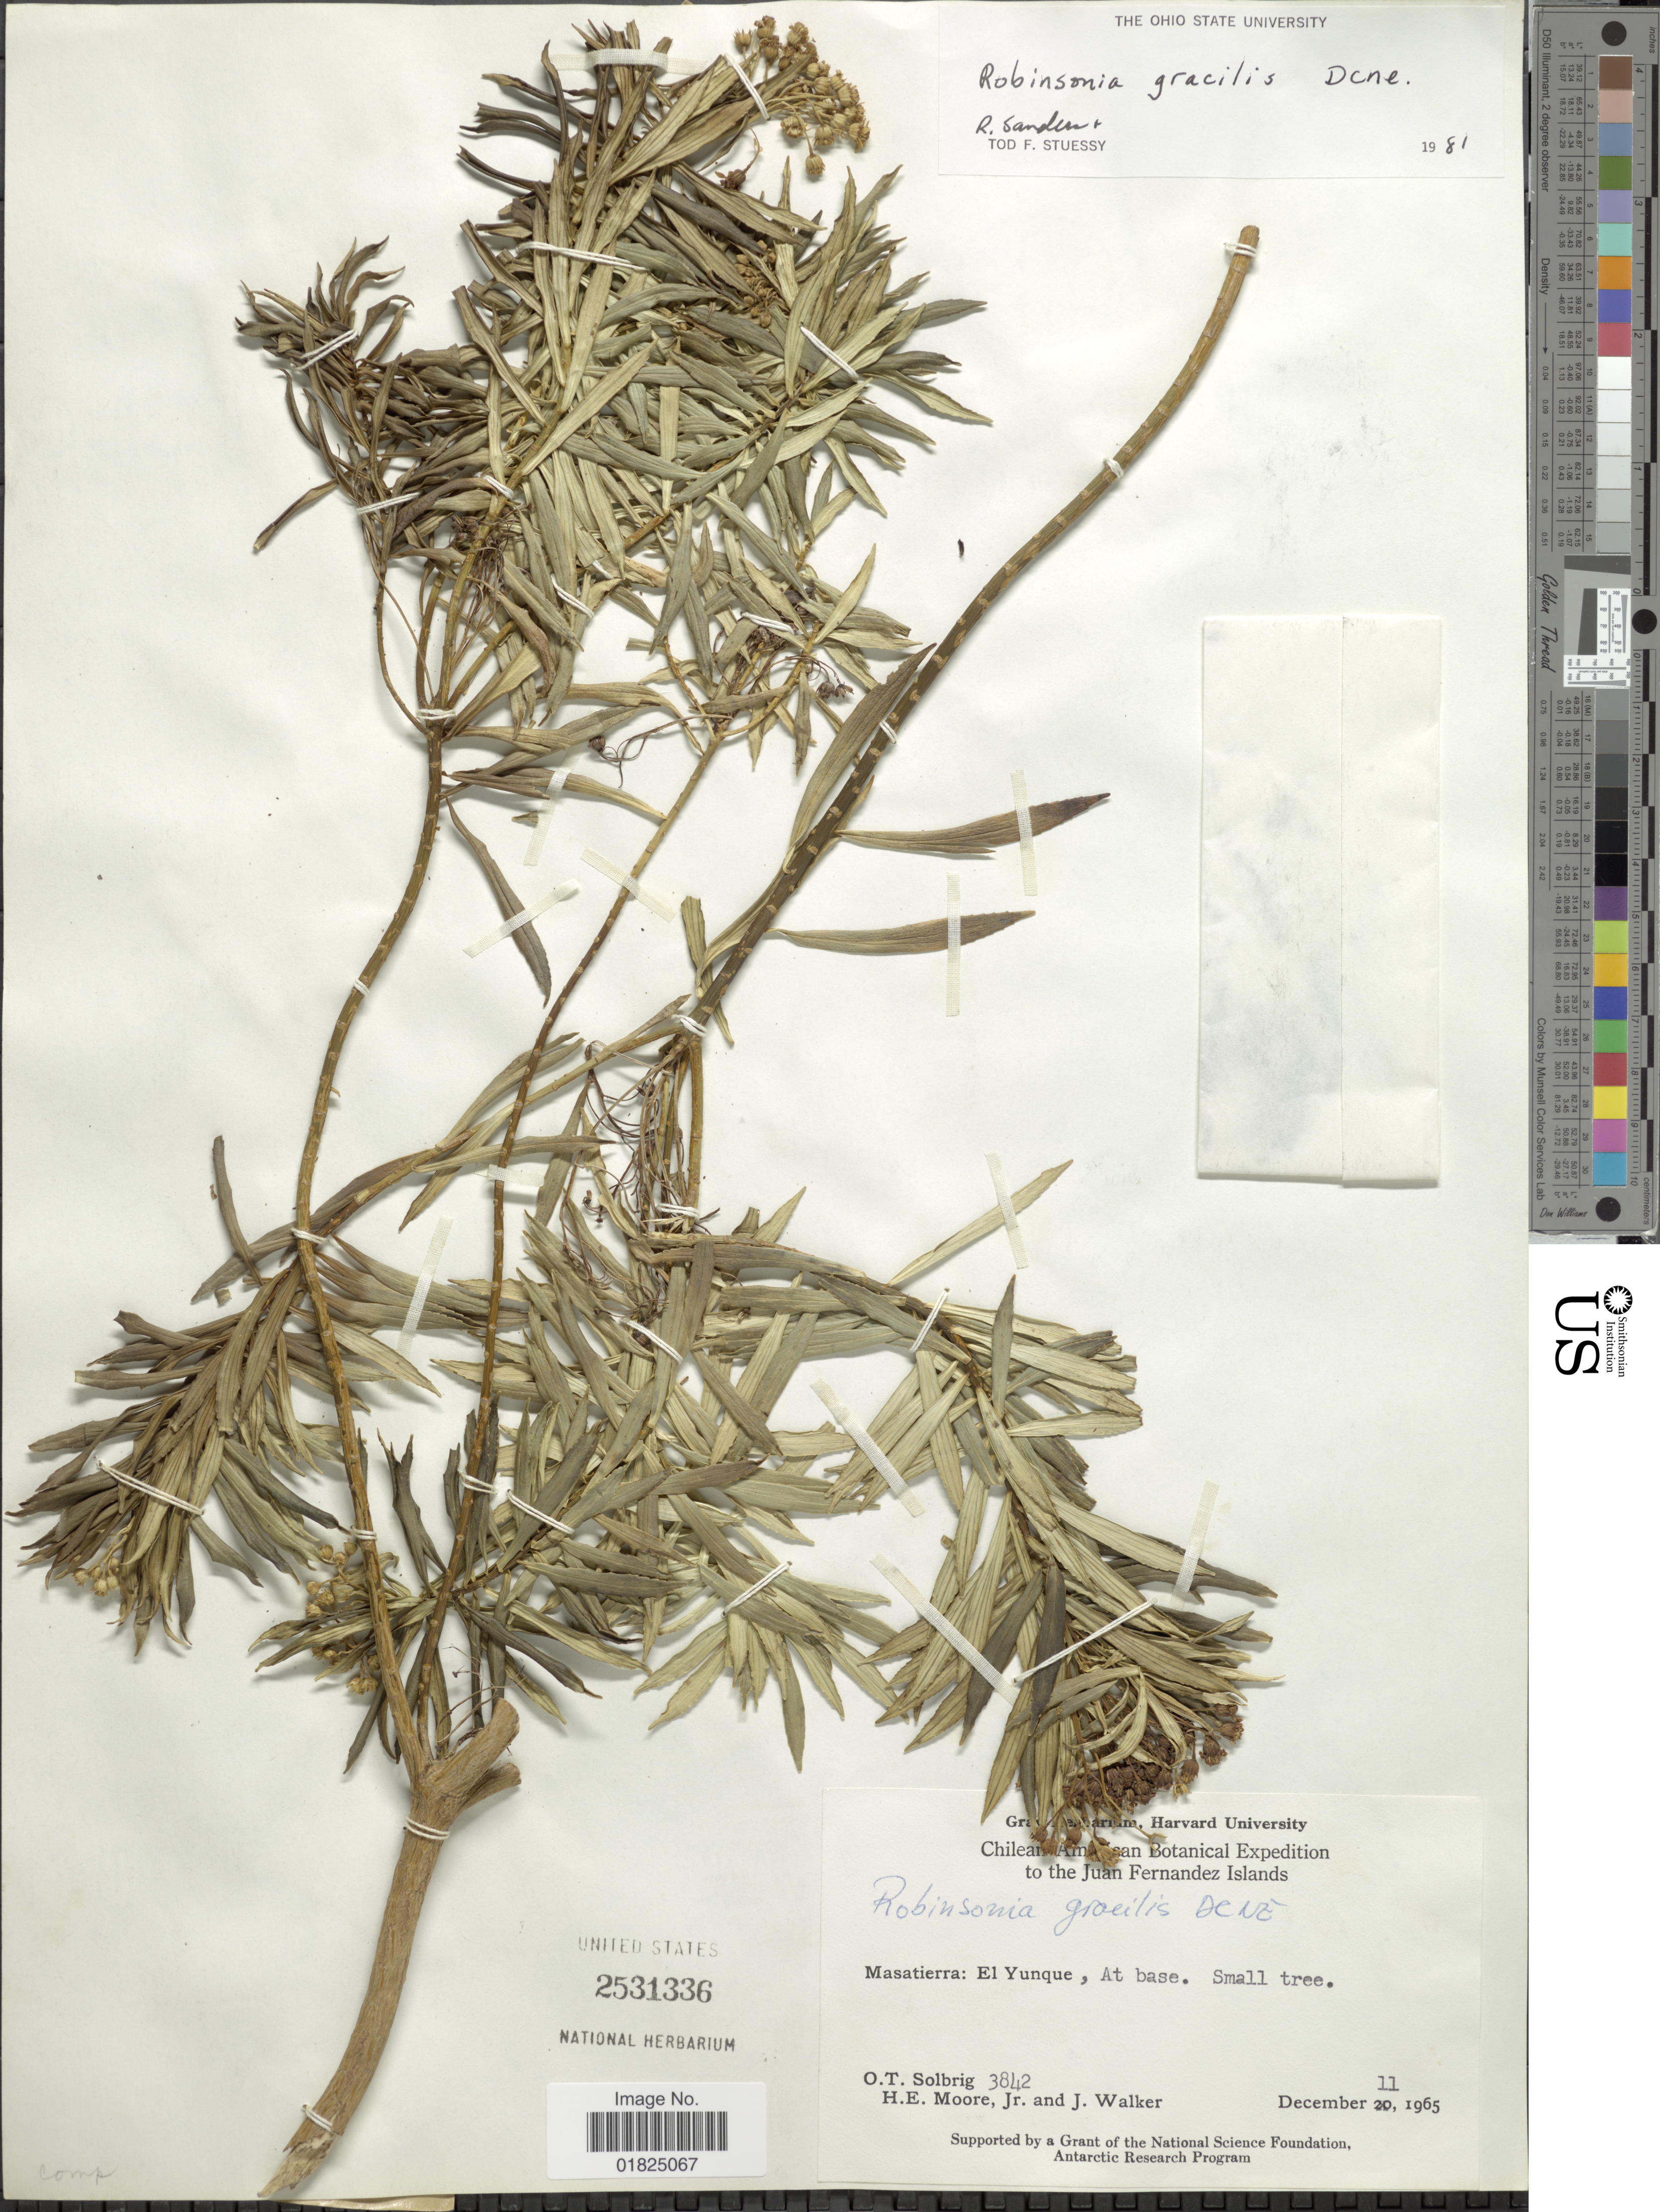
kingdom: Plantae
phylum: Tracheophyta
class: Magnoliopsida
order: Asterales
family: Asteraceae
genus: Robinsonia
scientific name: Robinsonia gracilis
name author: Decne.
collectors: O. T. Solbrig, H. Moore & J. Walker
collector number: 3842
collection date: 1965-12-11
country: Chile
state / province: Valparaíso (V)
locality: The Juan Fernandez Islands, Masatiera: El Yunque, At base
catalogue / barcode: US 2531336